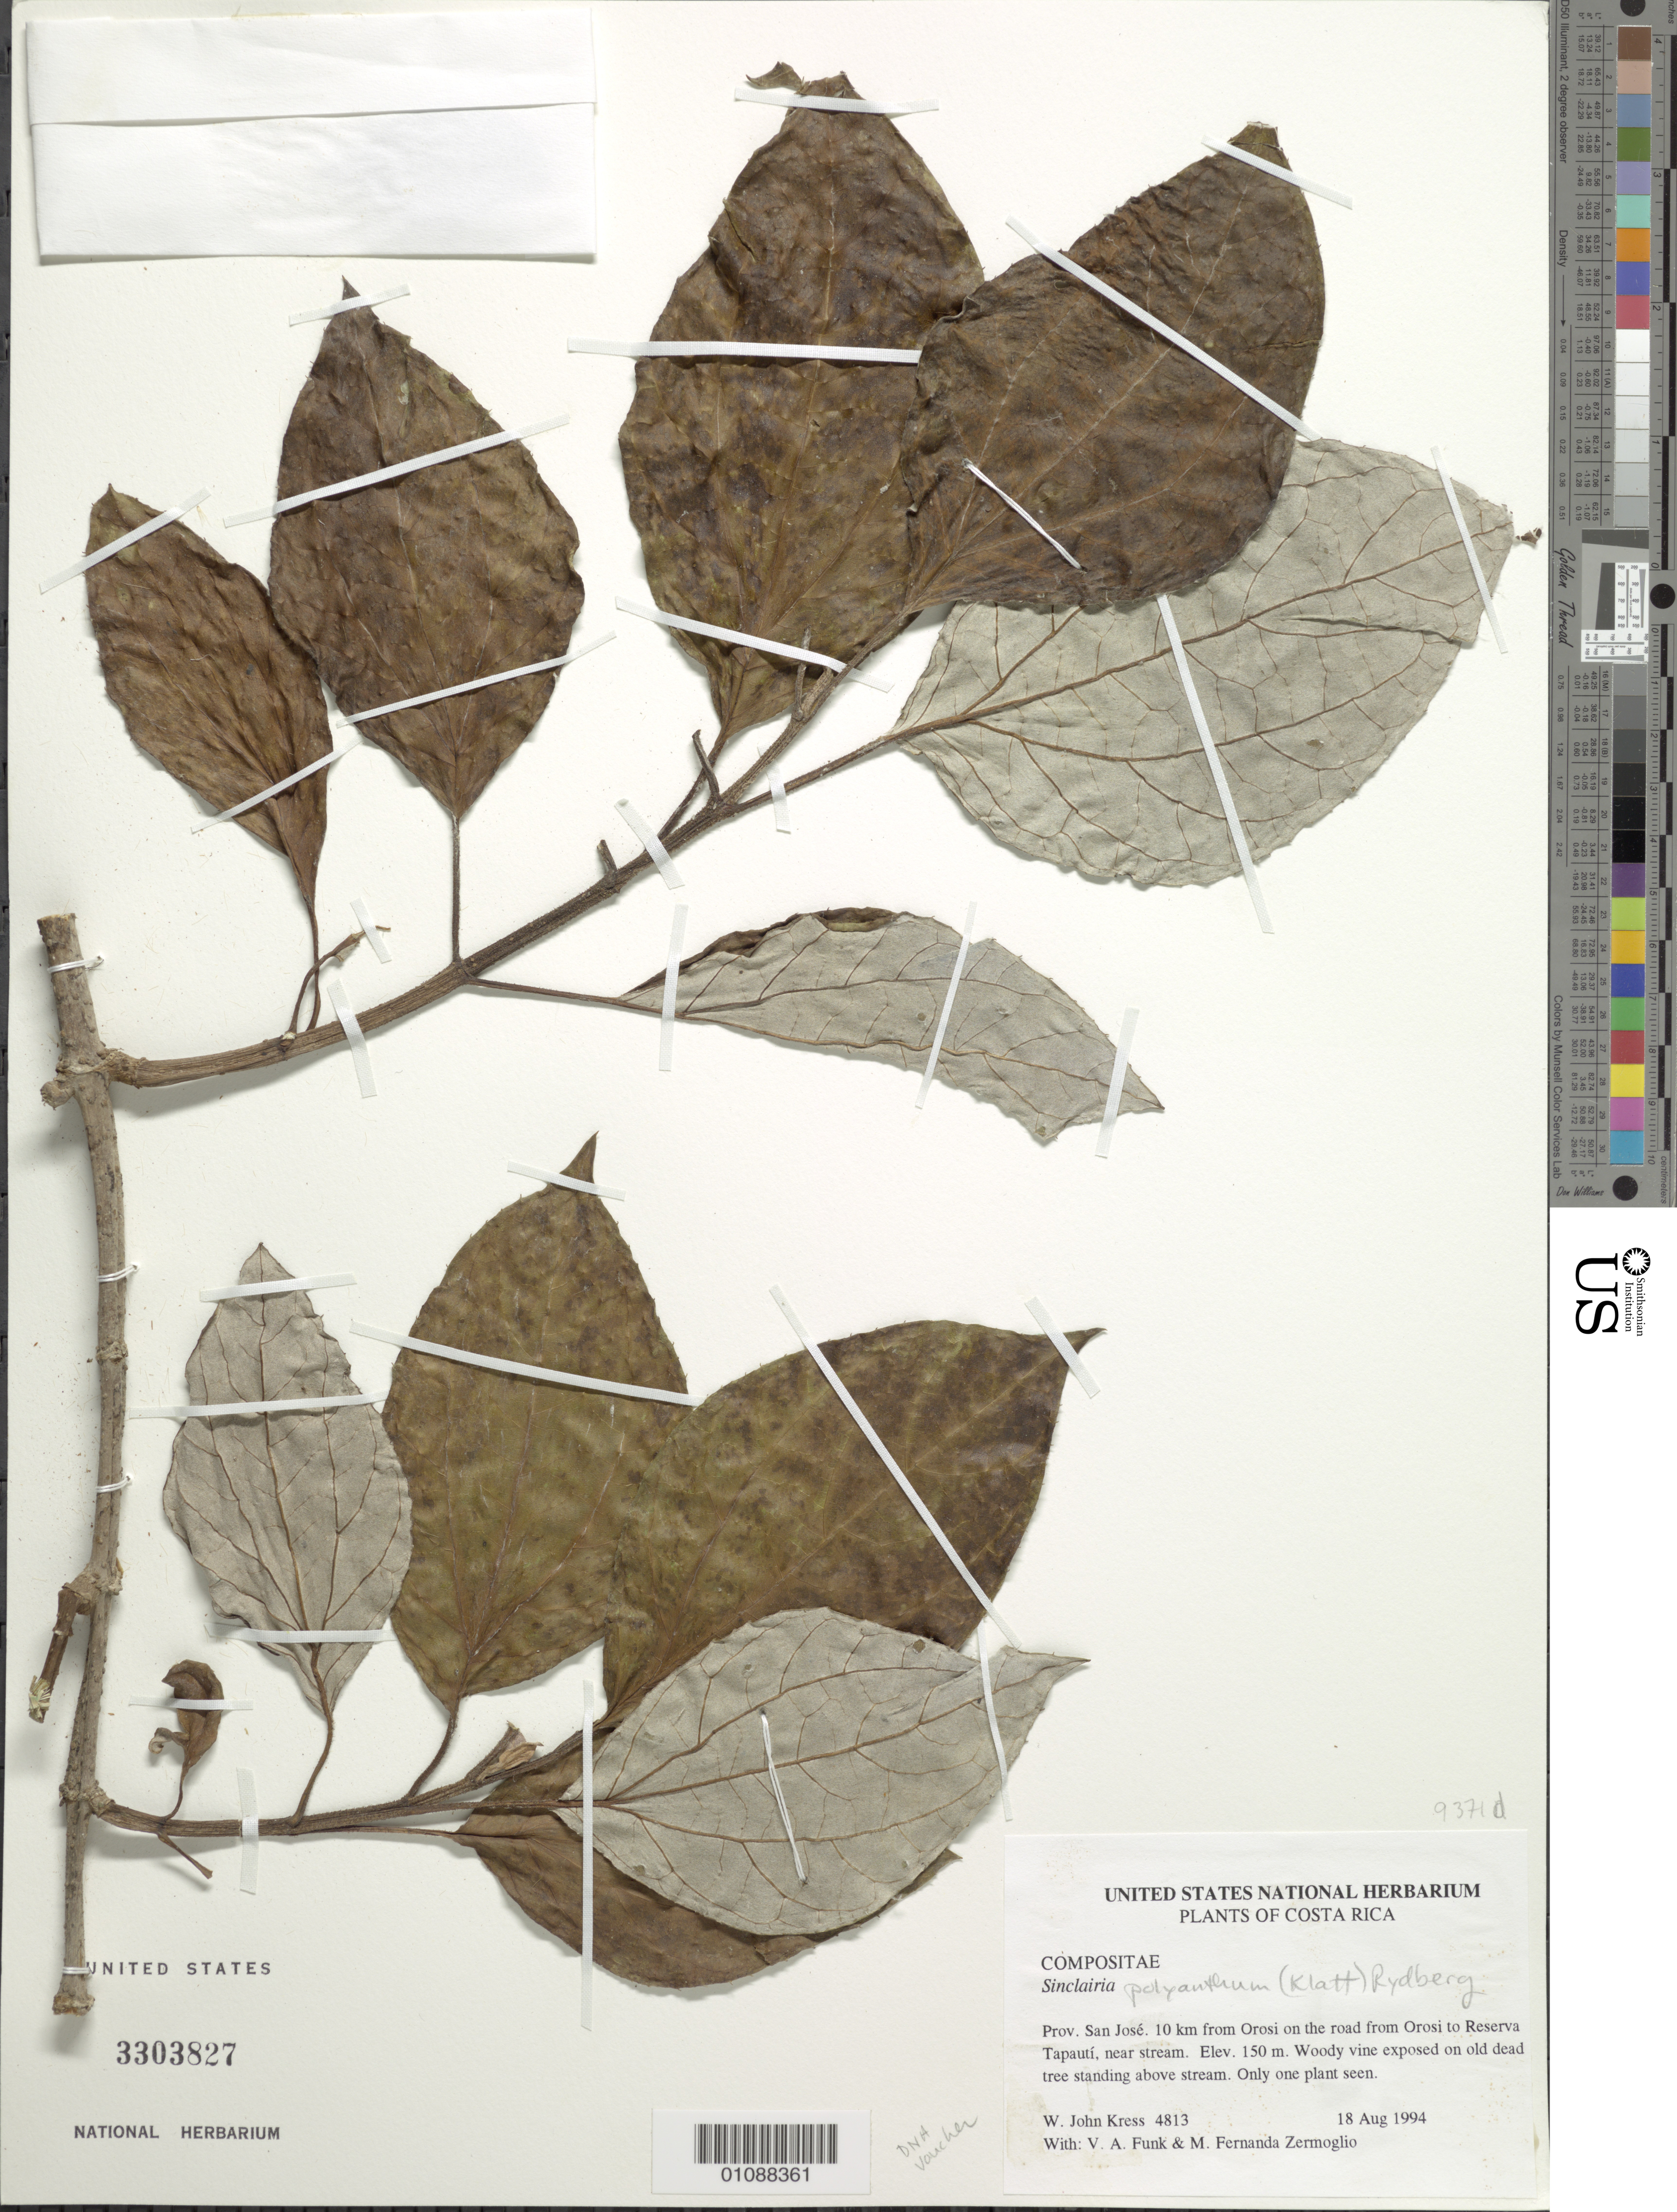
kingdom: Plantae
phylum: Tracheophyta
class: Magnoliopsida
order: Asterales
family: Asteraceae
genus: Sinclairia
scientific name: Sinclairia polyantha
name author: (Klatt) Rydb.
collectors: W. J. Kress, V. Funk & M. Zermoglio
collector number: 4813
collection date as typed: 18 August 1994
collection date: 1994-08-18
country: Costa Rica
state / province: San Jose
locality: Road from Orosi to Reserva Tapanti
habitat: Near stream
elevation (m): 150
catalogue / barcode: US 3303827